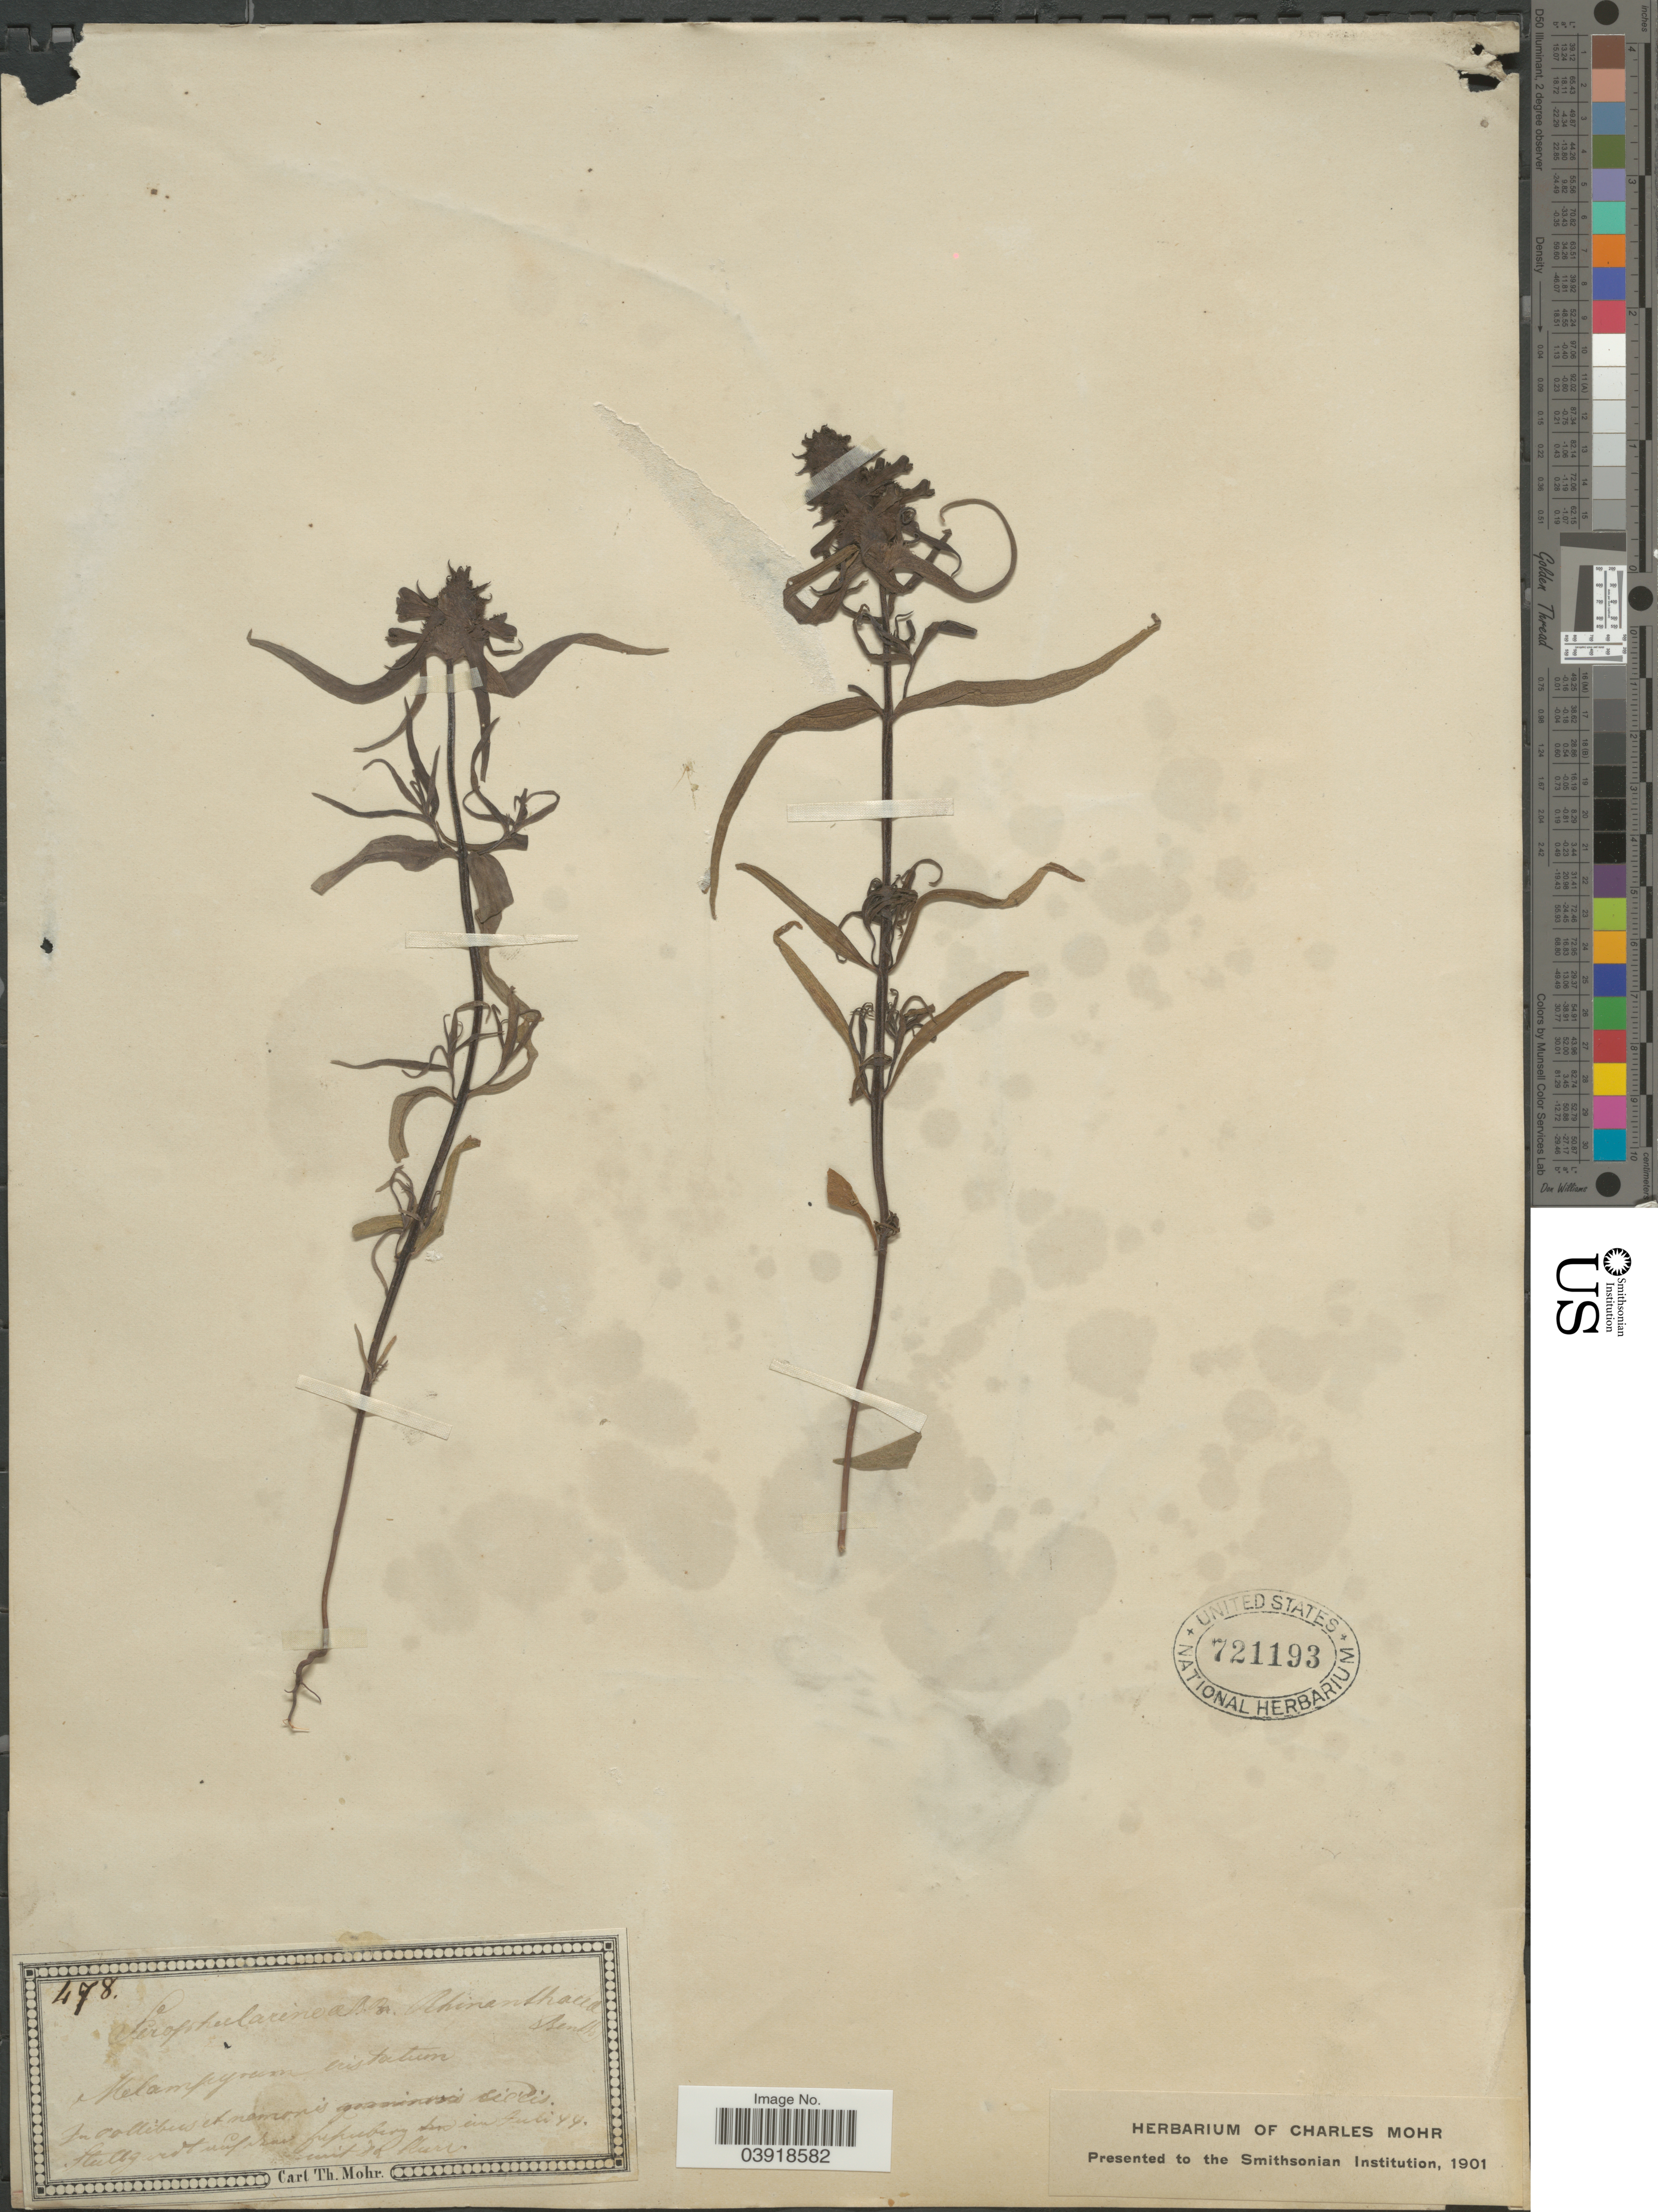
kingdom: Plantae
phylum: Tracheophyta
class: Magnoliopsida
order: Lamiales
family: Orobanchaceae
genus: Melampyrum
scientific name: Melampyrum cristatum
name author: Hablitz ex Steud.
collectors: Mohr, C. T. (herbarium)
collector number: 478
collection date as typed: Transcribed d/m/y: /7/44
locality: In collibus et nemoris graminosis sic'des. Stuttgardt aûf rad[interpreted] frepuberg ein [illegible text] fleur.[interpreted]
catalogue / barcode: US 721193